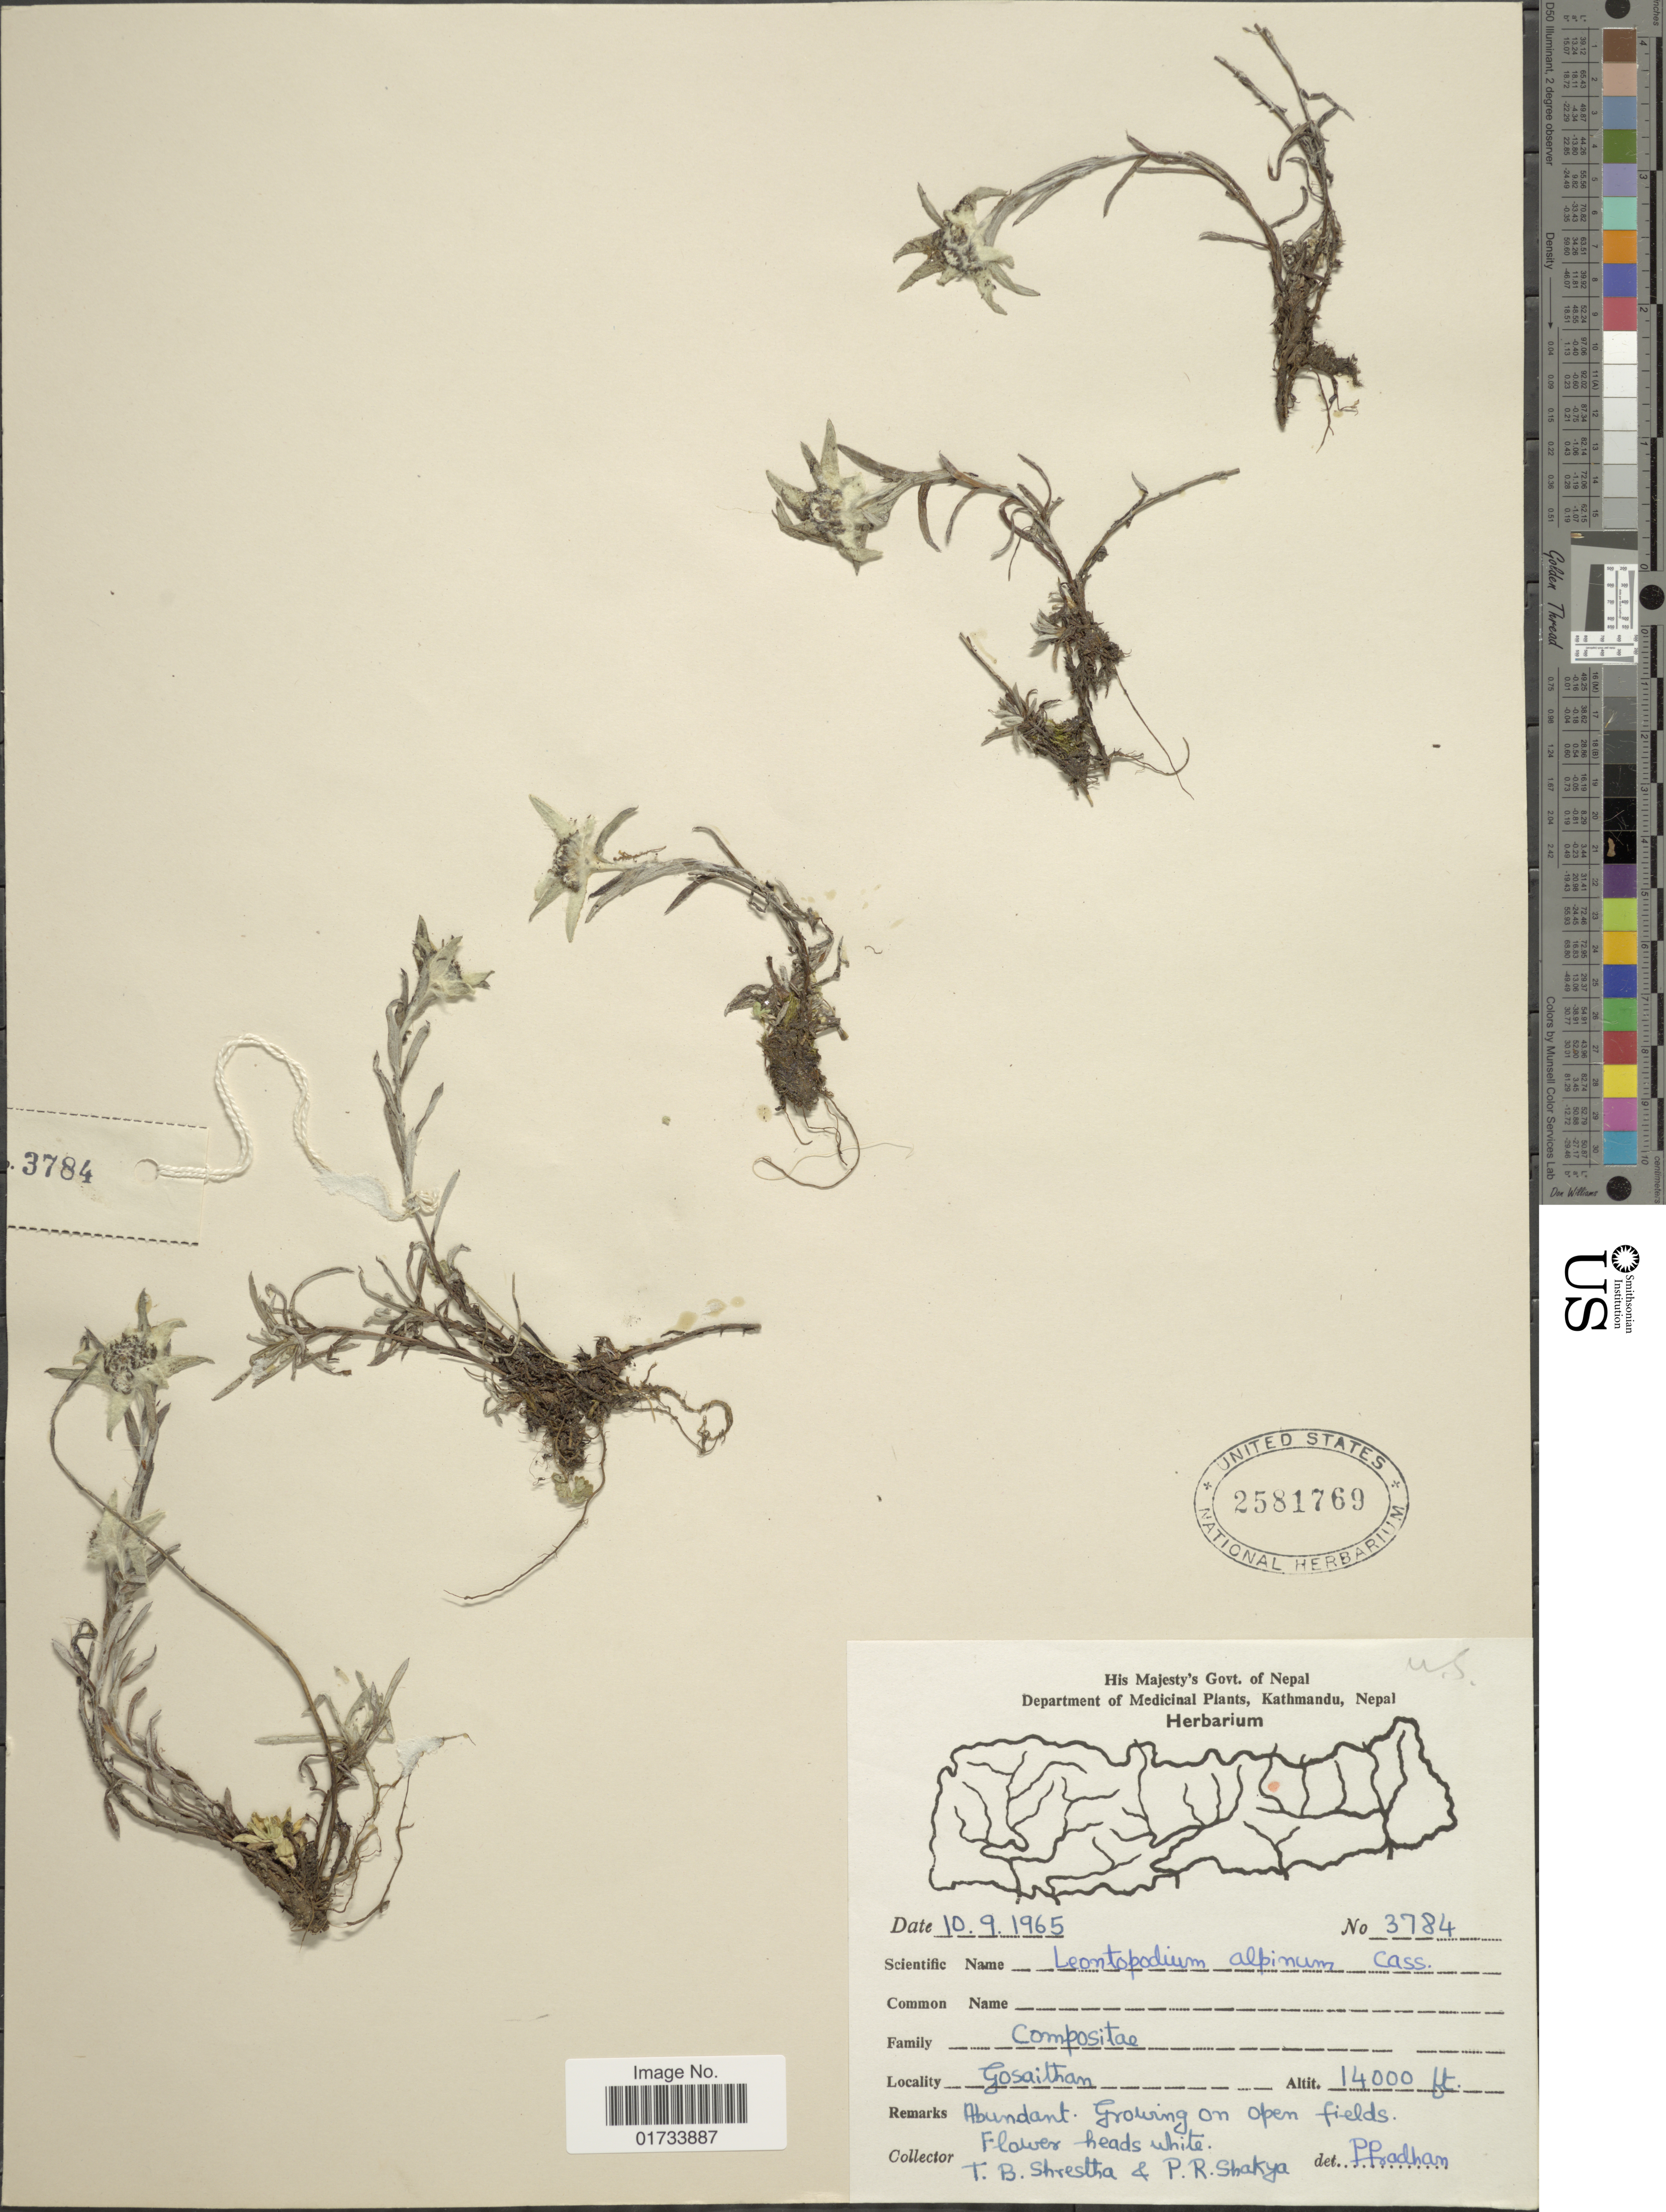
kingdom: Plantae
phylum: Tracheophyta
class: Magnoliopsida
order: Asterales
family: Asteraceae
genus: Leontopodium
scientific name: Leontopodium alpinum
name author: Cass.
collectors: T. B. Shrestha & P. Shakya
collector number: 3784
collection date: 1965-09-10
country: Nepal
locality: Gosailthan, growing on open fields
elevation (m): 4267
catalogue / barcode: US 2581769